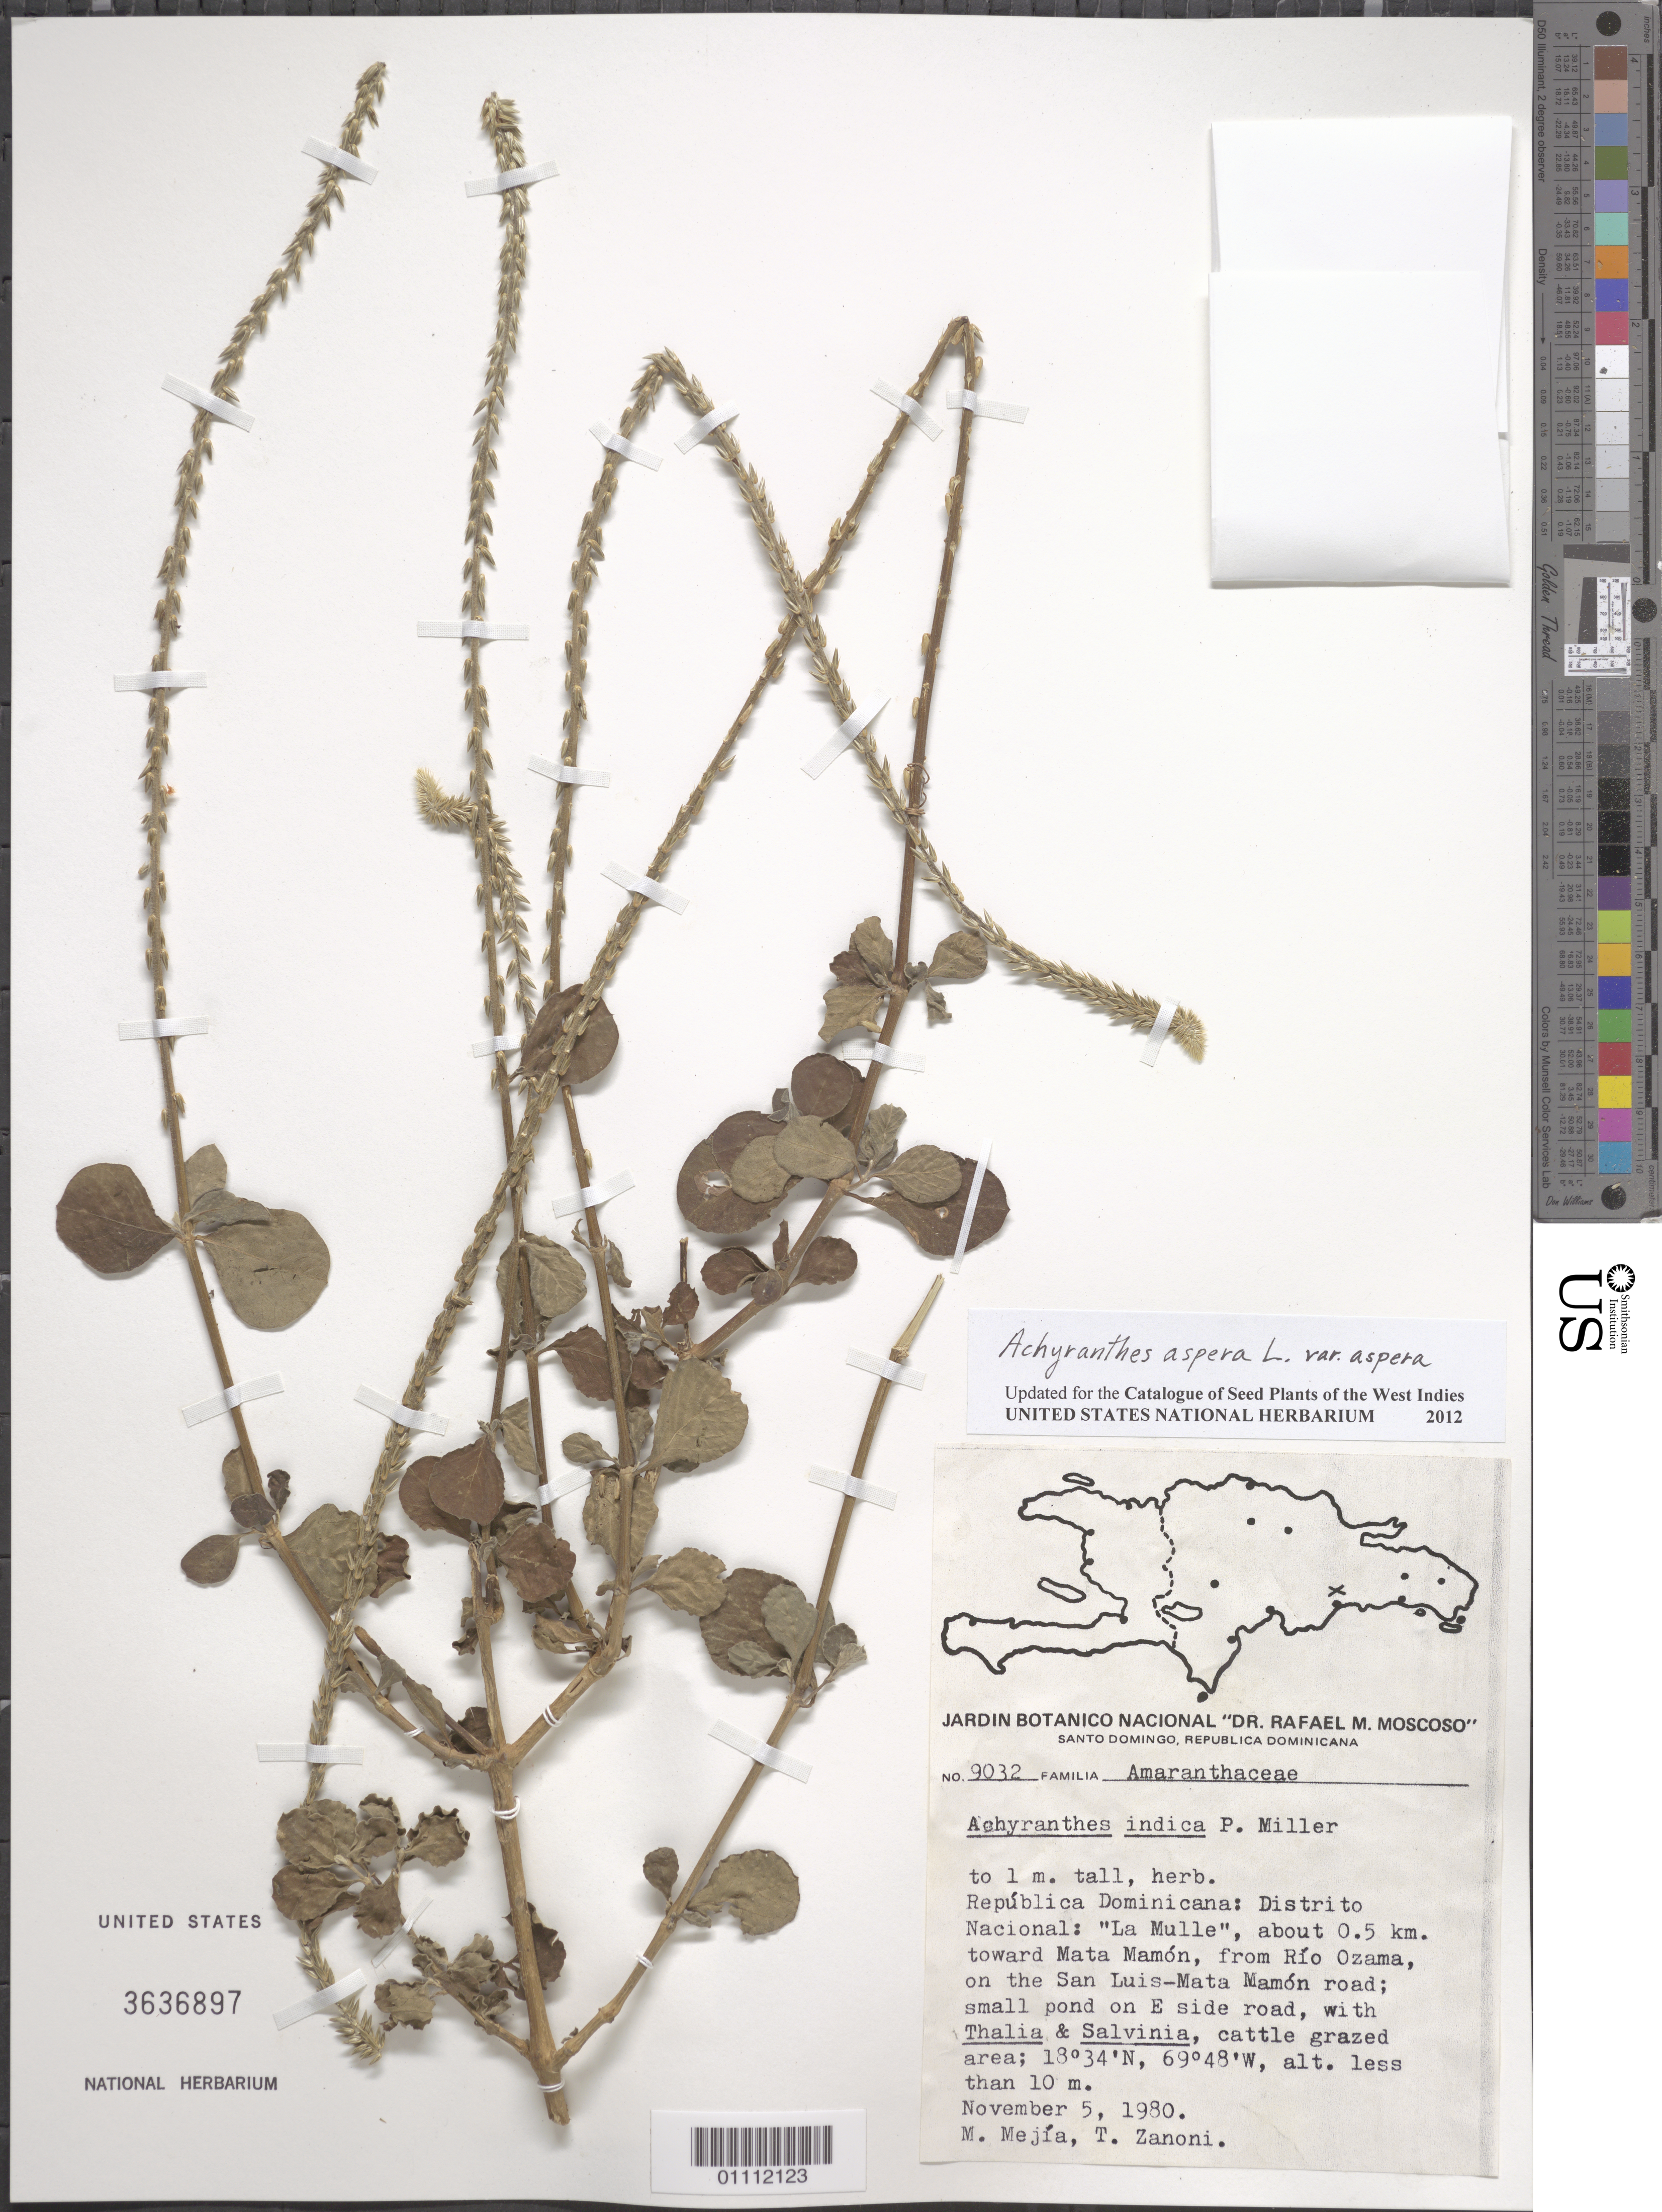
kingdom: Plantae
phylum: Tracheophyta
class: Magnoliopsida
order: Caryophyllales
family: Amaranthaceae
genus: Achyranthes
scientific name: Achyranthes aspera var. aspera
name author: L.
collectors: M. Mejia & T. A. Zanoni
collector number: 9032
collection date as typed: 05 Nov 1980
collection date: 1980-11-05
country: Dominican Republic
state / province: Distrito Nacional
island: Hispaniola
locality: "La Mulle", about 0.5 km toward Mata Mamón, from Río Ozama, on the San Luis-Mata Mamón road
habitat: Small pond on E side road, with Thalia and Salvinia, cattle grazed area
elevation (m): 10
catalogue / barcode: US 3636897